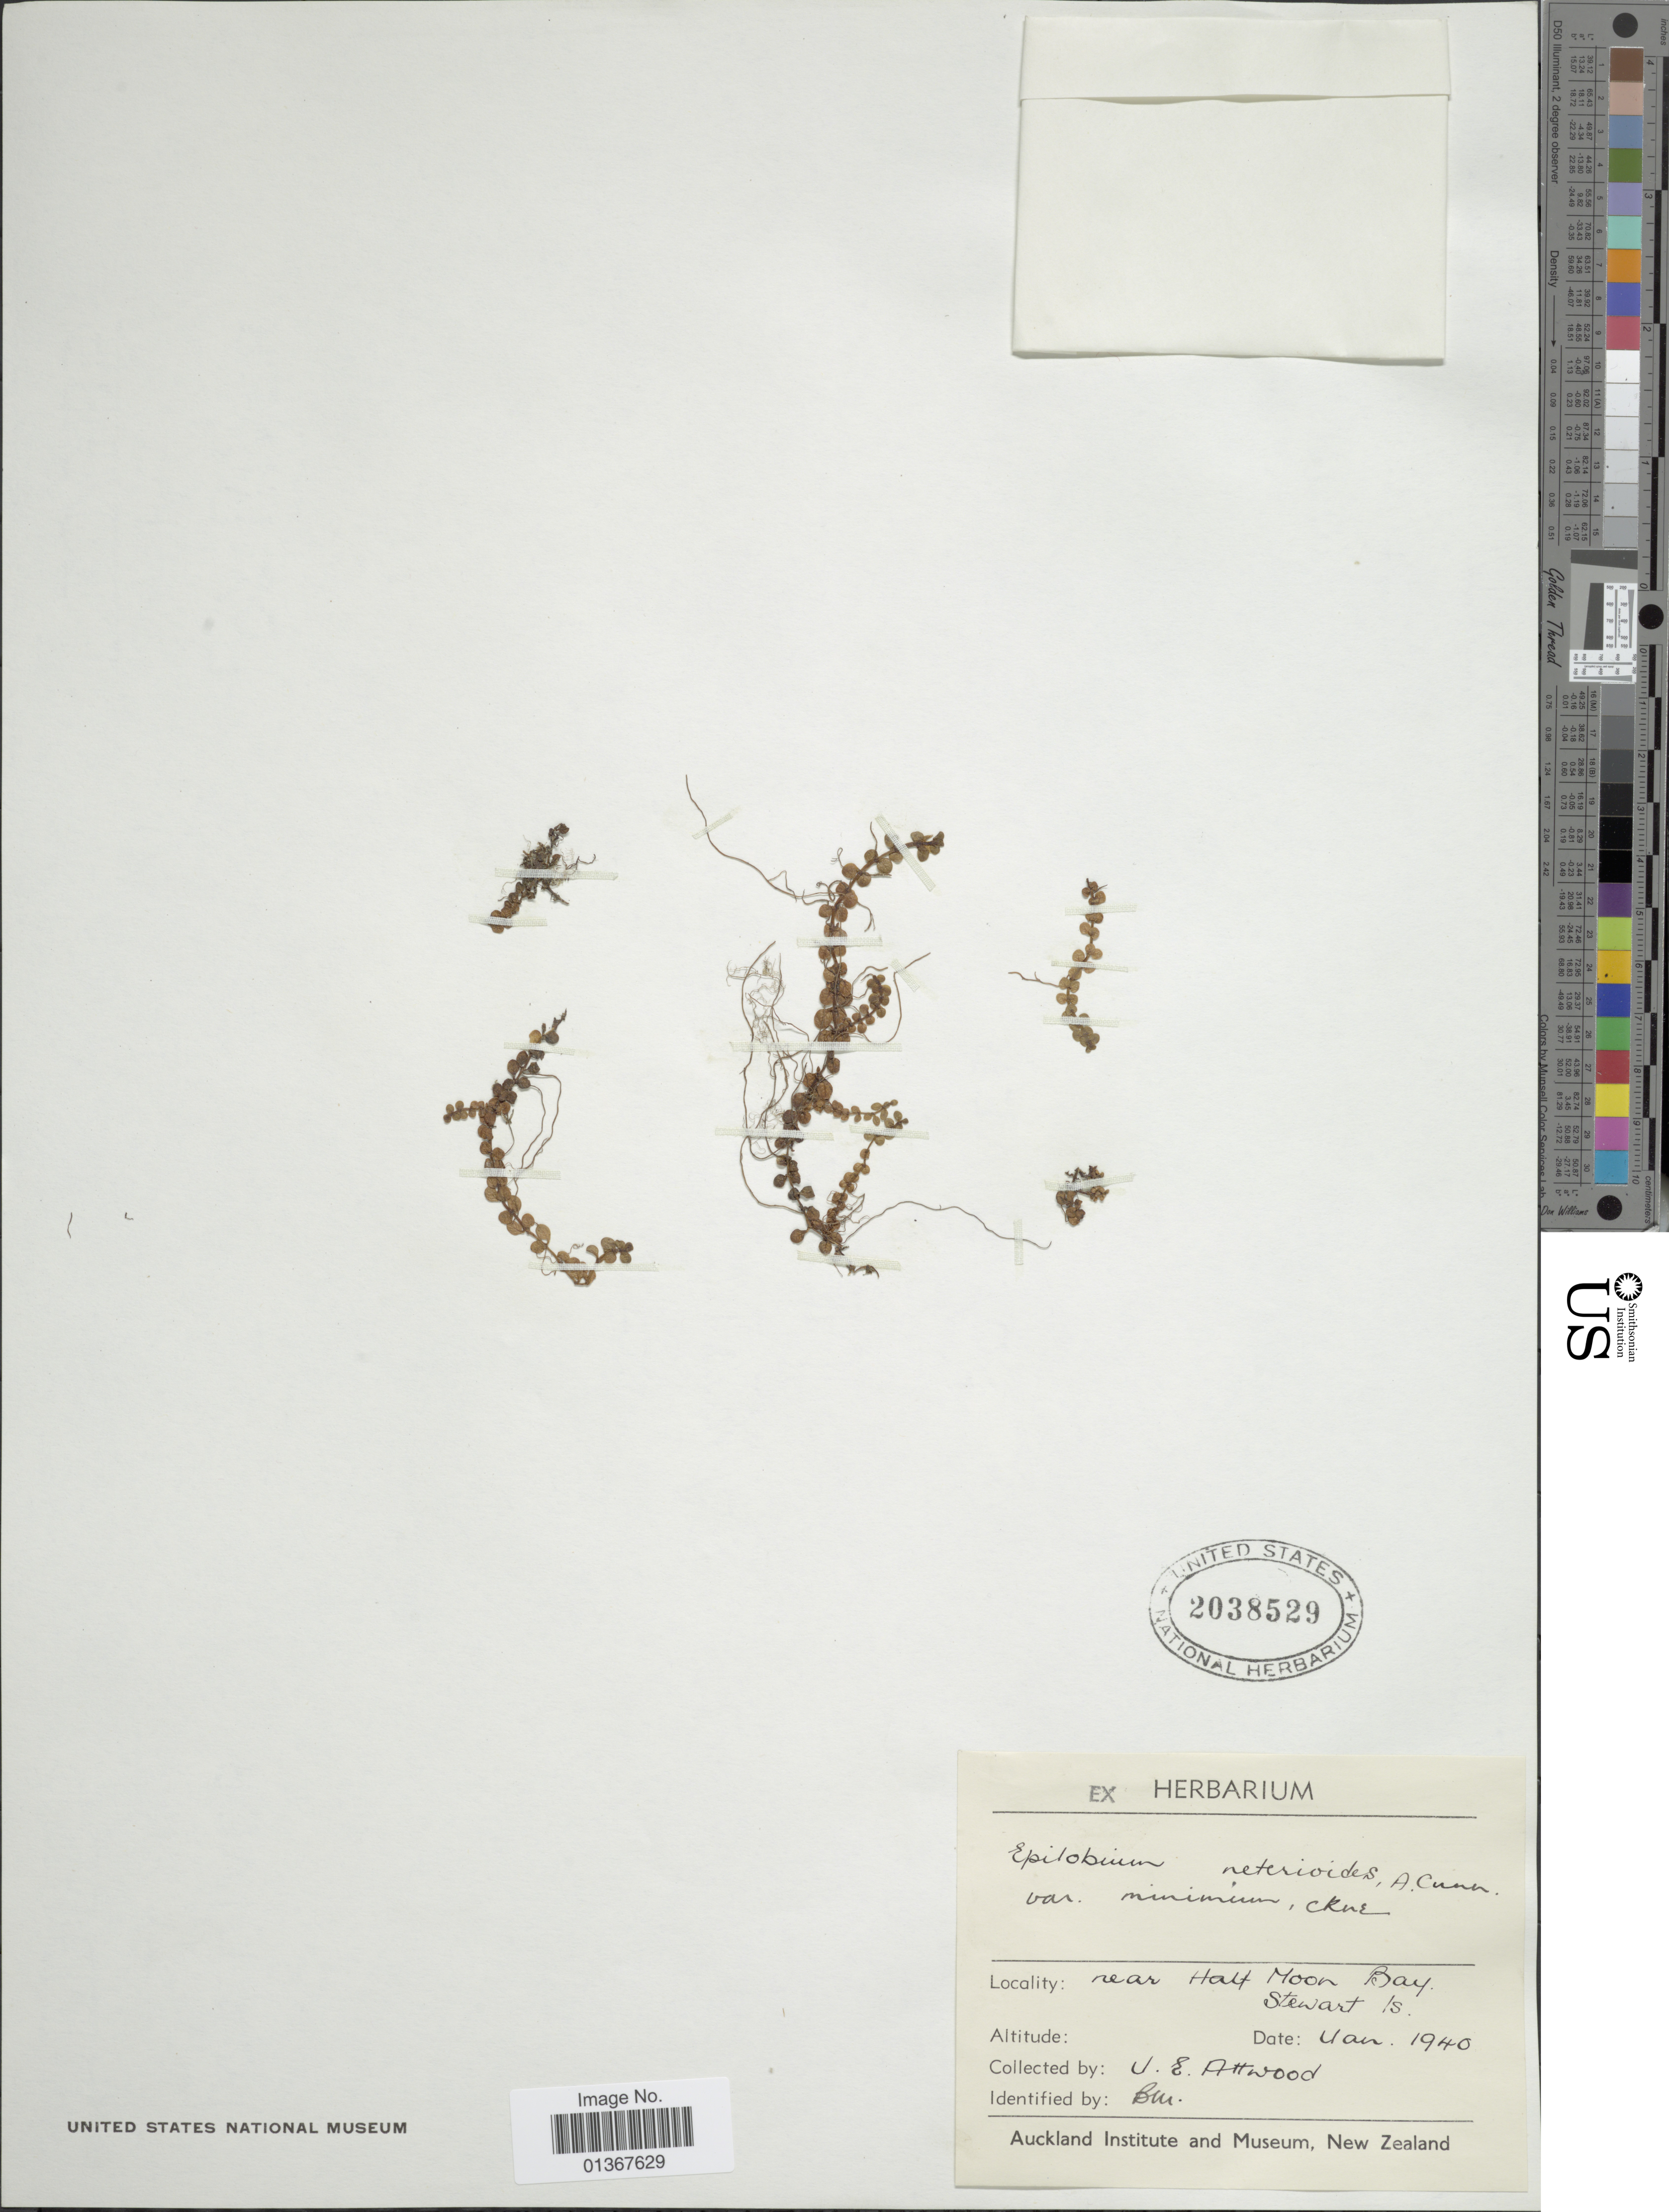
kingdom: Plantae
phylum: Tracheophyta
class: Magnoliopsida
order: Myrtales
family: Onagraceae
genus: Epilobium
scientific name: Epilobium nerteroides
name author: A. Cunn.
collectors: J. Attwood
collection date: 1940-01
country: New Zealand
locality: Near Half Moon Bay, Stewart Is.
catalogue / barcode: US 2038529